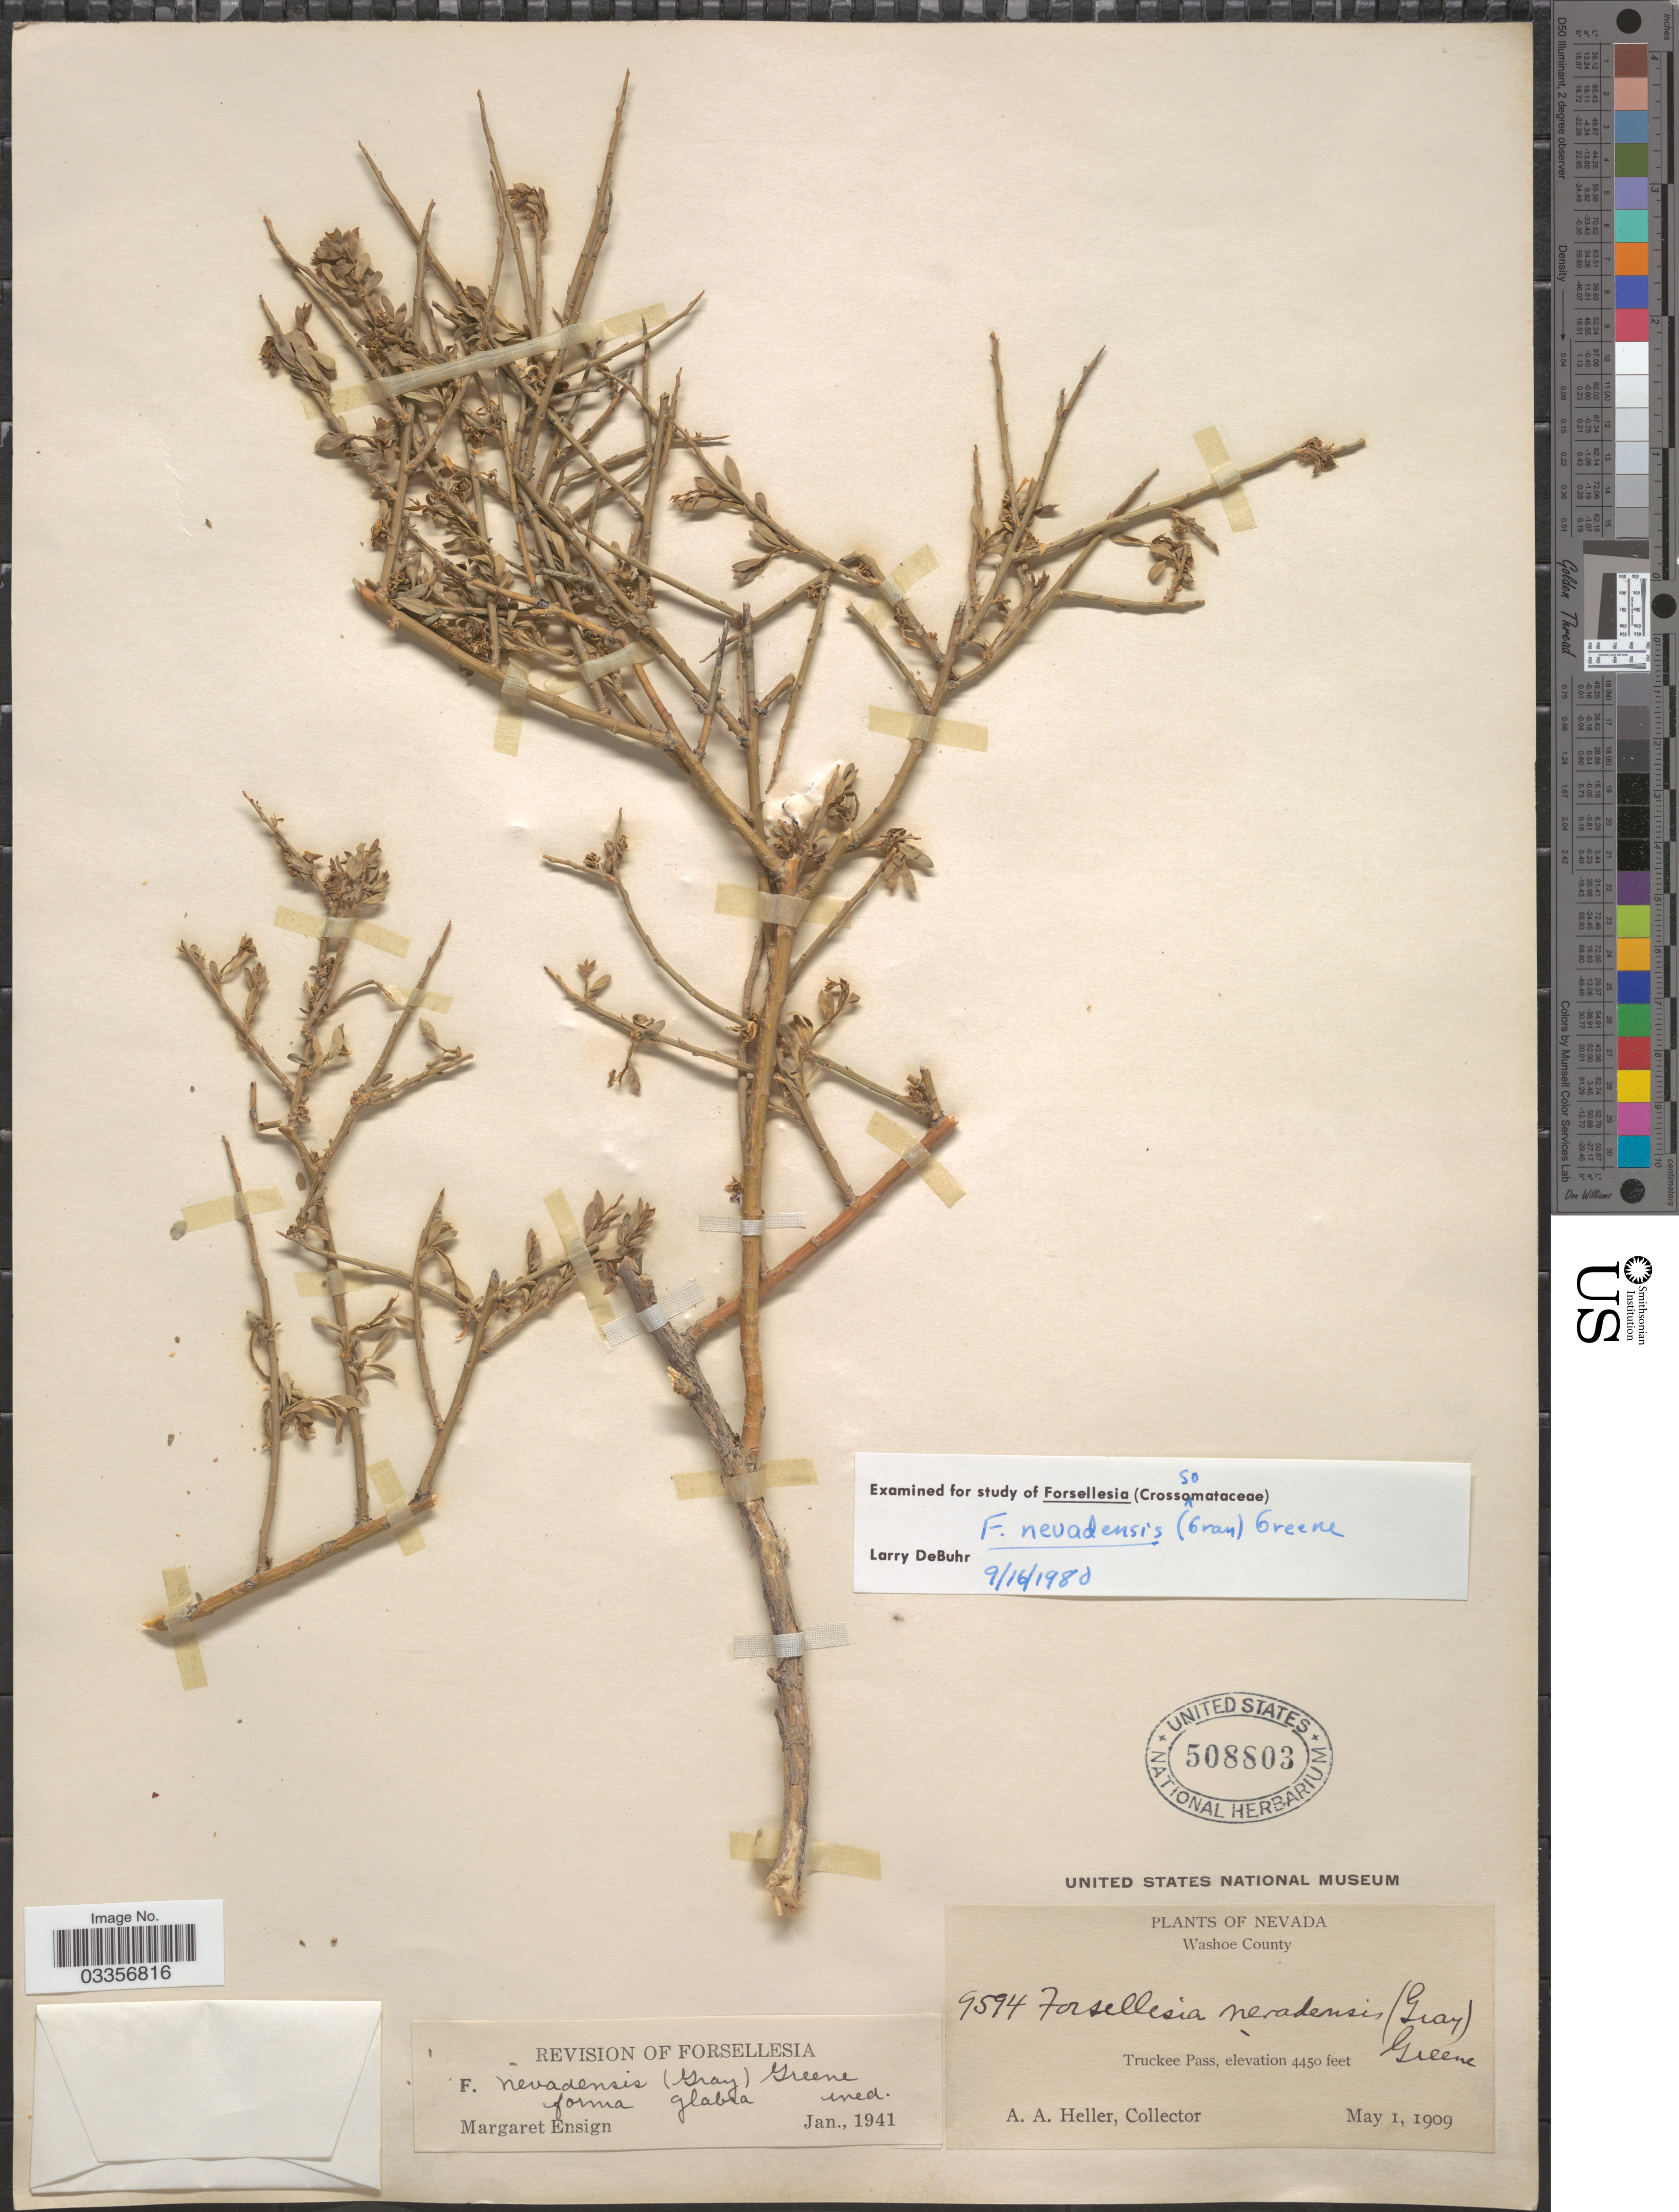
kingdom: Plantae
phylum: Tracheophyta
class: Magnoliopsida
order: Crossosomatales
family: Crossosomataceae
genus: Glossopetalon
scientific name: Glossopetalon spinescens var. aridum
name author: M.E. Jones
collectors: A. A. Heller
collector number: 9594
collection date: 1909-05-01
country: United States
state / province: Nevada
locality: Washoe County, Truckee Pass.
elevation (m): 1356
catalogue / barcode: US 508803